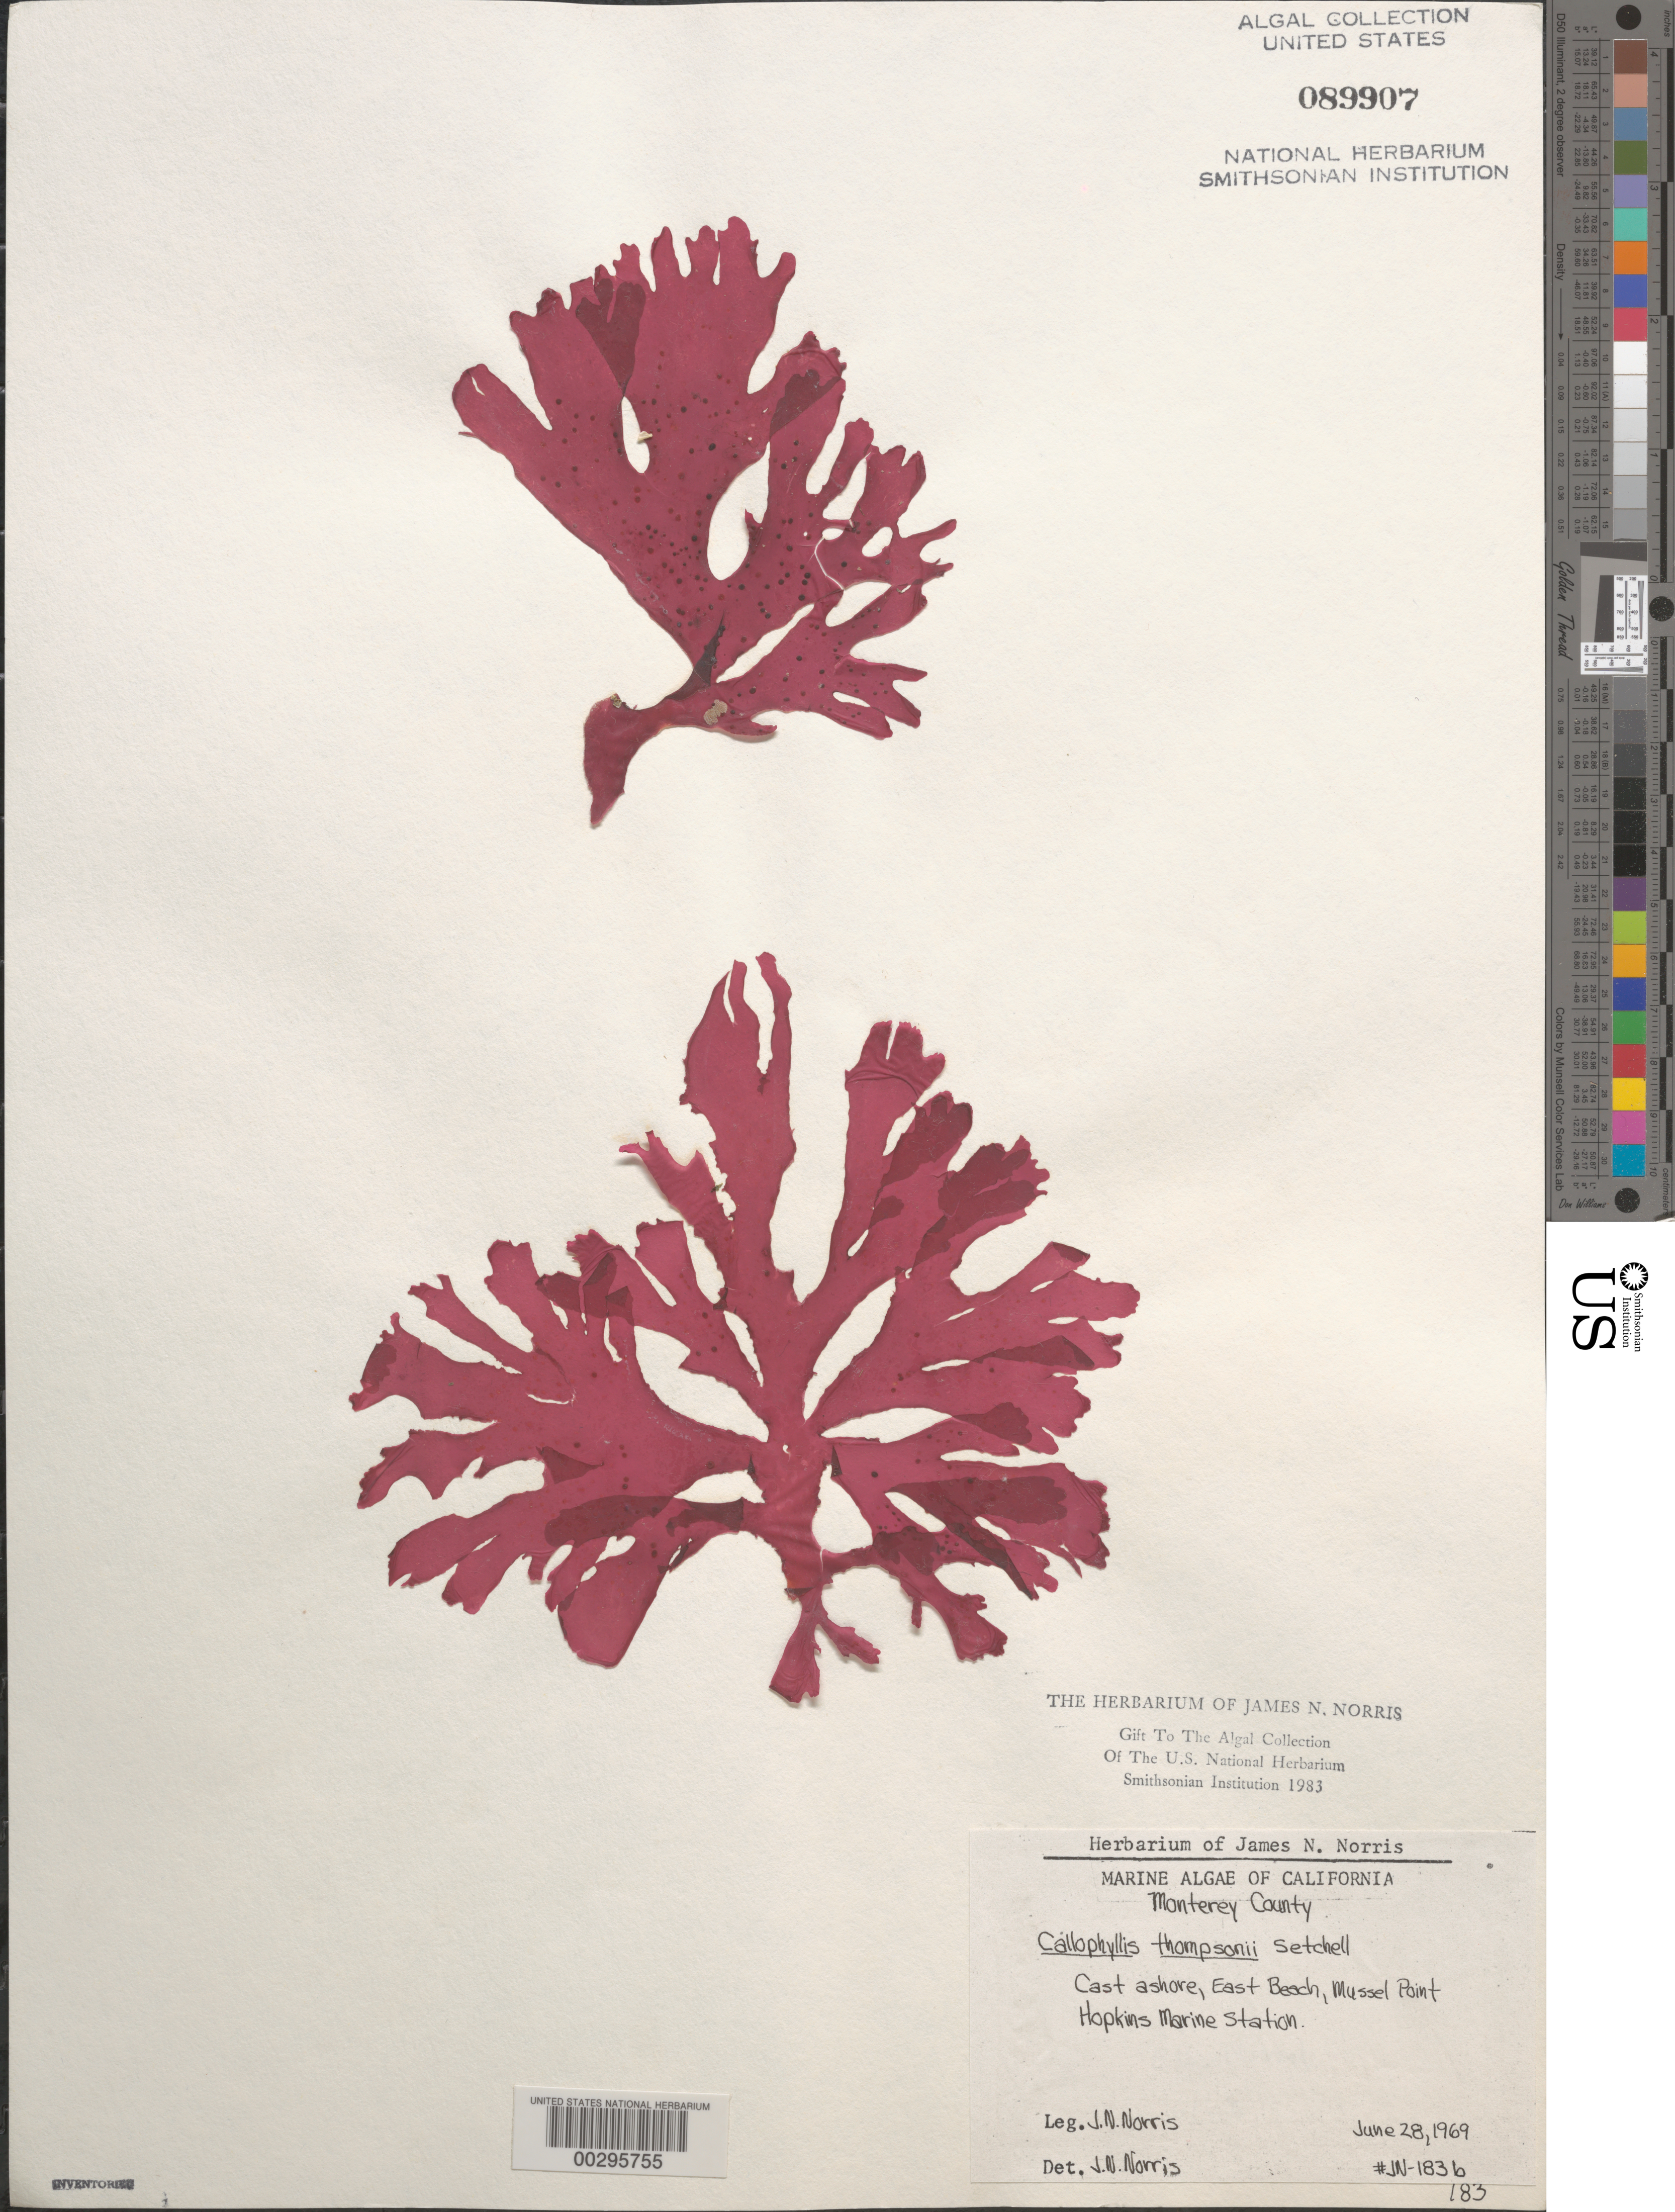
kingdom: Plantae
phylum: Rhodophyta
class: Florideophyceae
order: Gigartinales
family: Kallymeniaceae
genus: Callophyllis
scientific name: Callophyllis thompsonii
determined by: Norris, James N.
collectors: J. N. Norris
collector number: JN-183b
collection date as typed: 28 Jun 1969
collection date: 1969-06-28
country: United States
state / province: California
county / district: Monterey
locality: East Beach, Hopkins Marine Station, Mussel Point, Pacific Grove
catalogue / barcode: US 89907